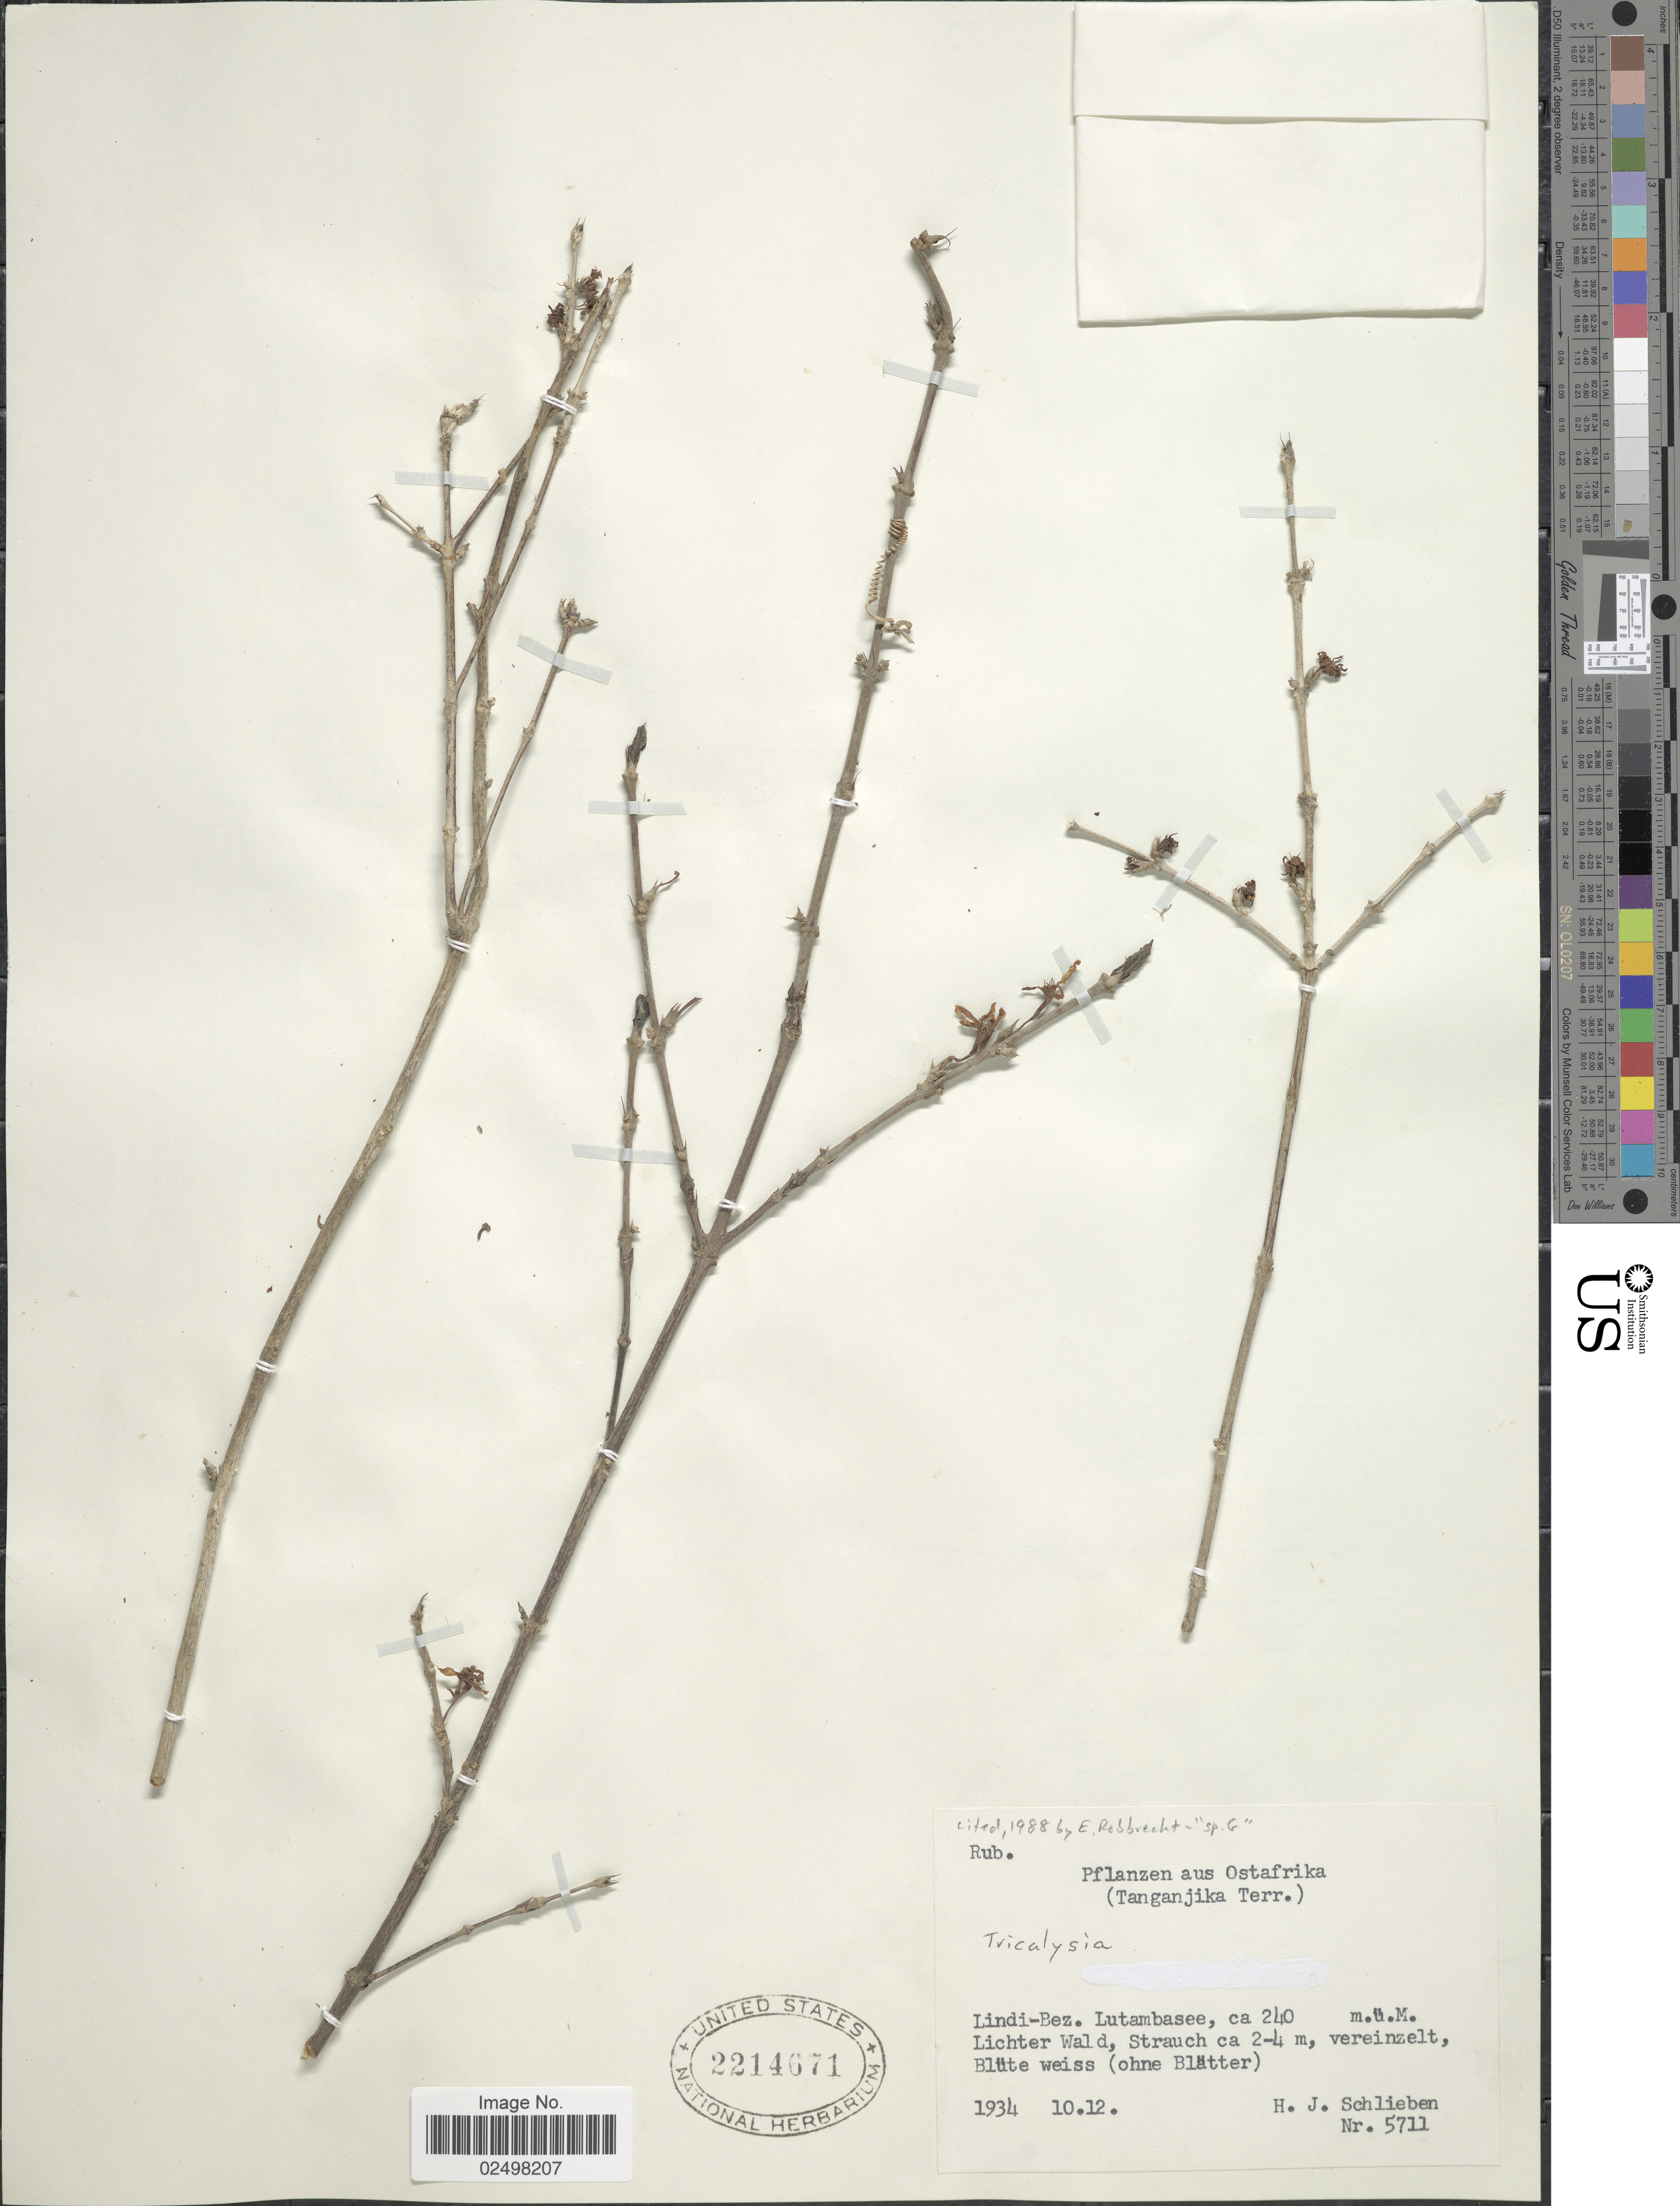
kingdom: Plantae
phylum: Tracheophyta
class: Magnoliopsida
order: Gentianales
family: Rubiaceae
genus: Tricalysia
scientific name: Tricalysia sp.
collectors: H. J. Schlieben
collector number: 5711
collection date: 1934-10-12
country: Tanzania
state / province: Lindi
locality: Ostafrika. Tanganjika Terr.) Lindi-Bez. Lutambasee. Lichter Wald, Strauch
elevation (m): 240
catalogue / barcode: US 2214671